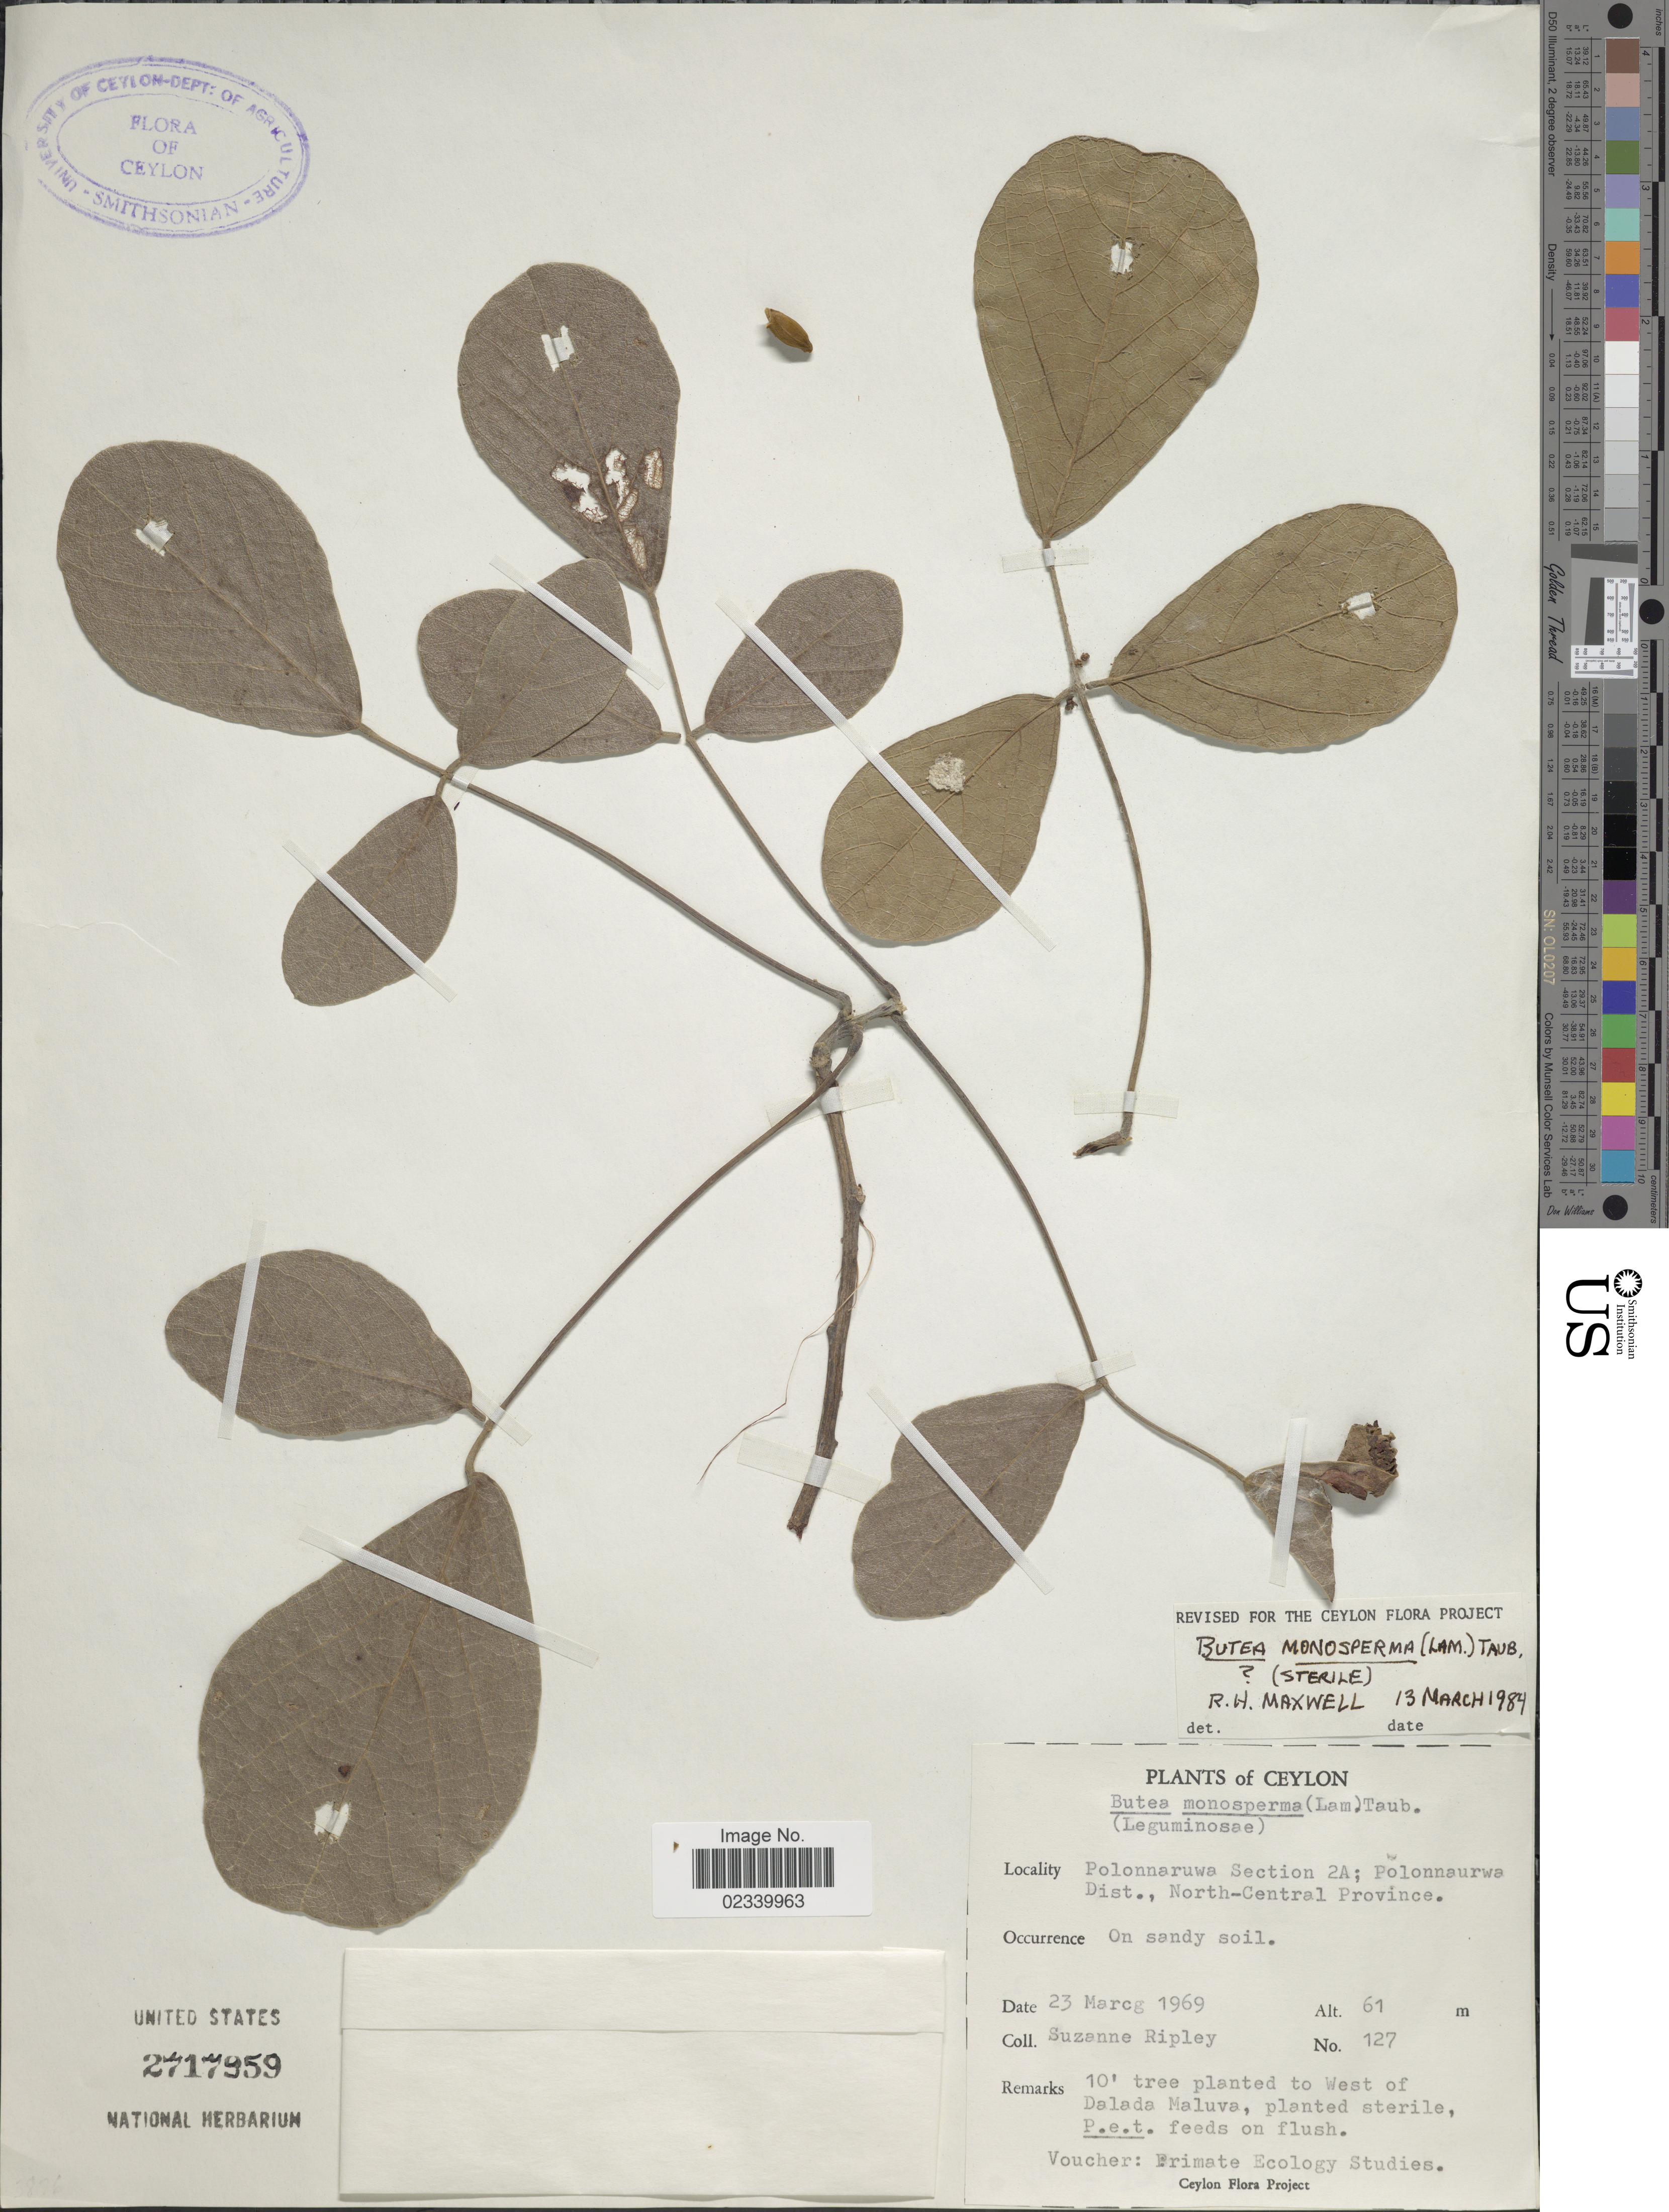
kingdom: Plantae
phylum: Tracheophyta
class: Magnoliopsida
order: Fabales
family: Fabaceae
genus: Butea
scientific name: Butea monosperma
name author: (Lam.) Taub.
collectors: S. Ripley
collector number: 127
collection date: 1969-03-23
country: Sri Lanka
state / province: North Central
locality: Ceylon, Polonnaruwa Section 2A; Polonnaurwa Dist., On sandy soil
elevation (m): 61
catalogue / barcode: US 2717959